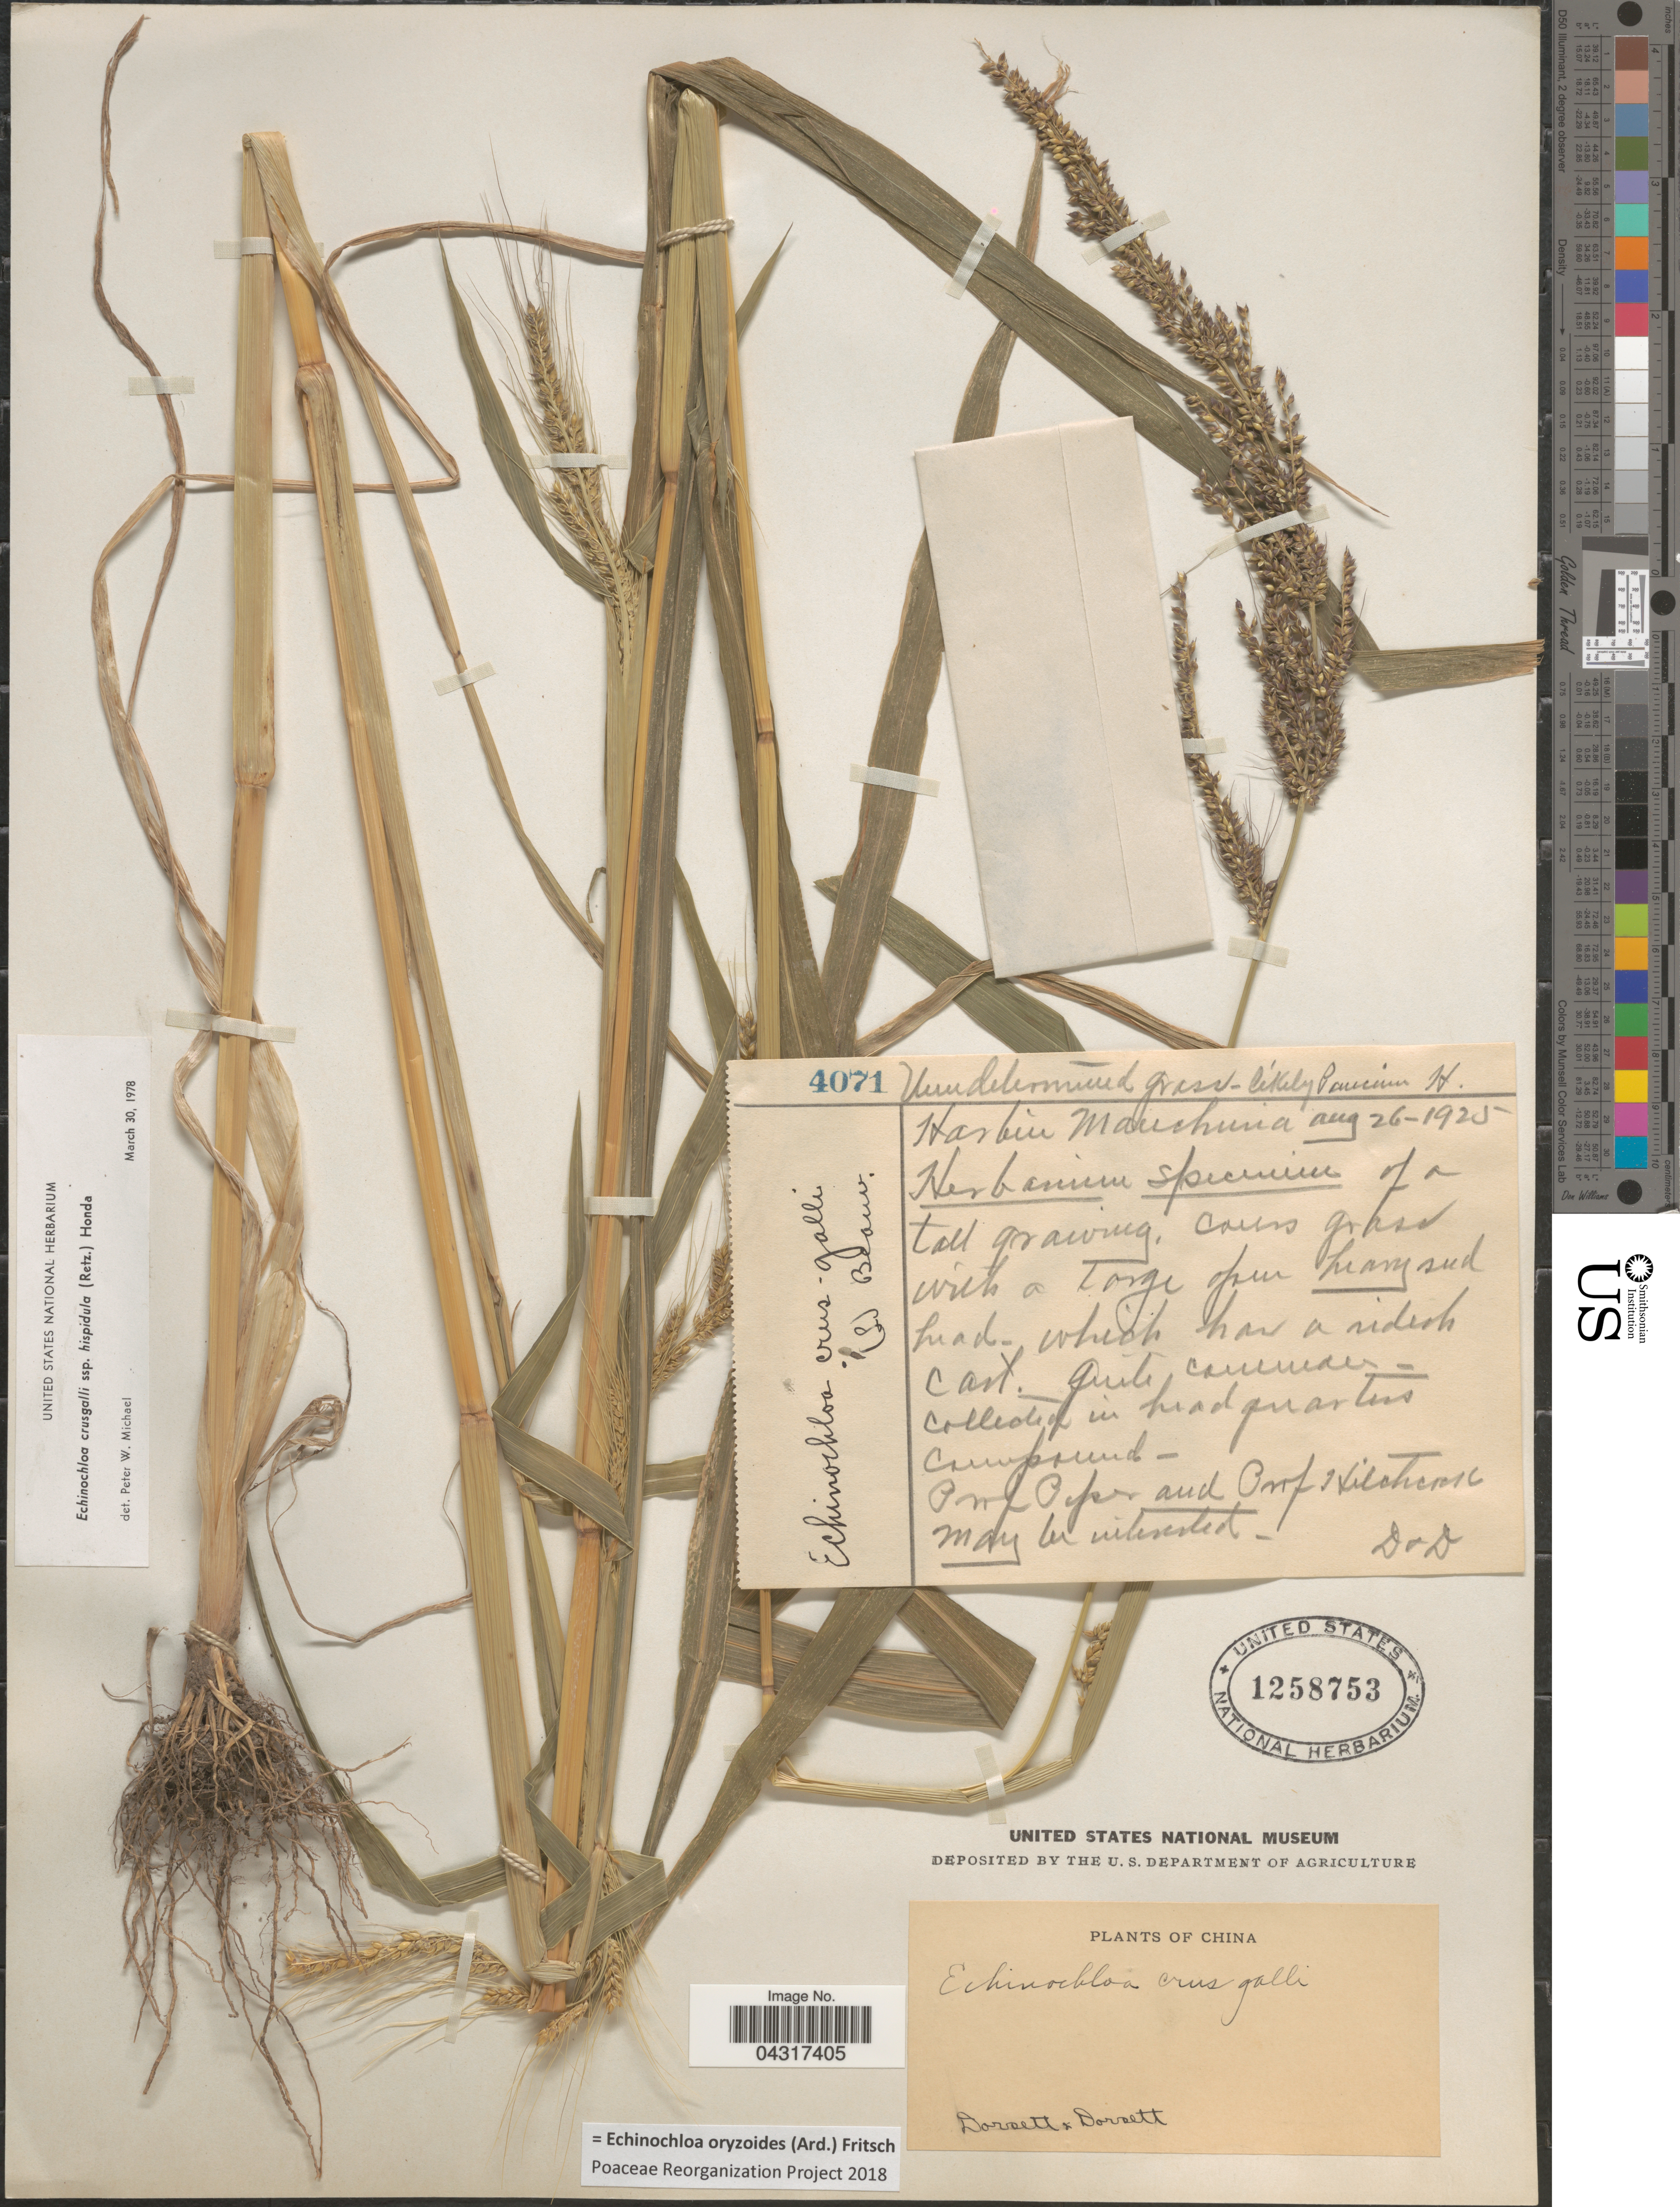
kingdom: Plantae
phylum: Tracheophyta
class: Liliopsida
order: Poales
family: Poaceae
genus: Echinochloa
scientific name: Echinochloa oryzoides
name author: (Ard.) Fritsch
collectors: -- Dorsett & -- Dorsett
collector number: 4071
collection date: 1925-08-26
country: China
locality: Harbin Manchuria.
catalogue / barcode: US 1258753